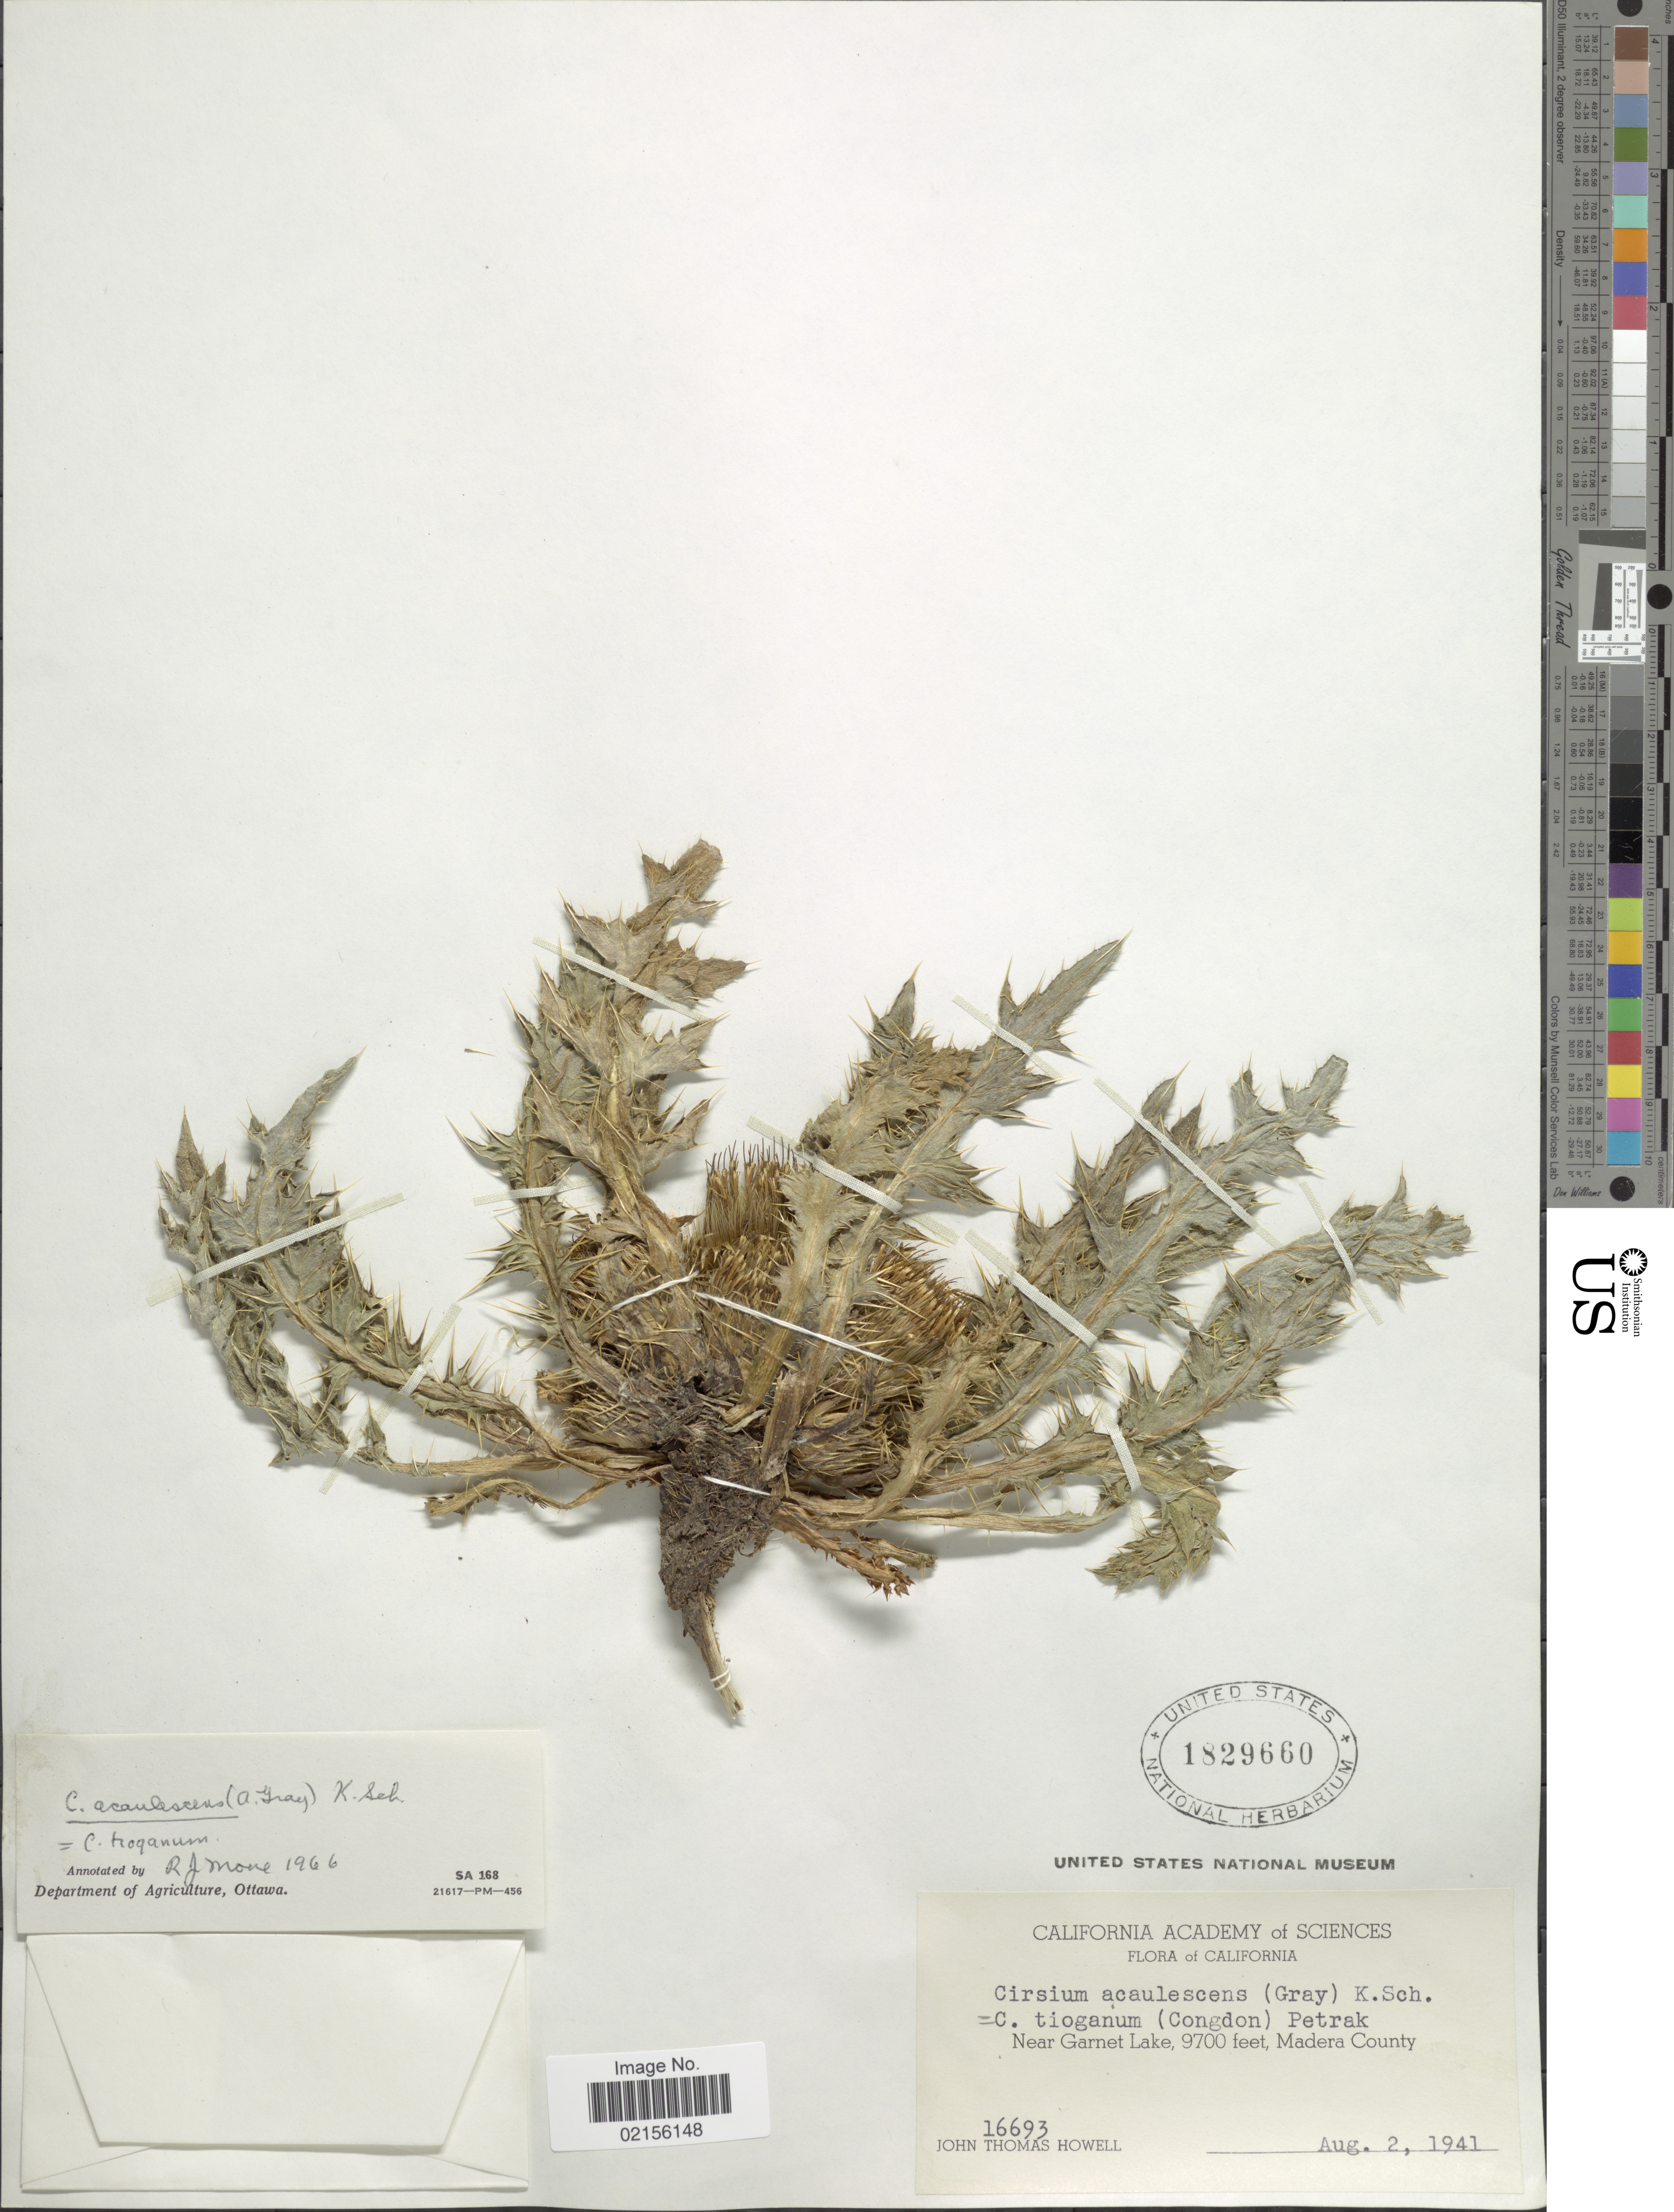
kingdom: Plantae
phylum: Tracheophyta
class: Magnoliopsida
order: Asterales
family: Asteraceae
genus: Cirsium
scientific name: Cirsium scariosum var. americanum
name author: (A. Gray) D.J. Keil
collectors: J. T. Howell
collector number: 16693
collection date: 1941-08-02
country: United States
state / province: California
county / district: Madera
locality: Near Garnet Lake, Madera County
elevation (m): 2957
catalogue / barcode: US 1829660